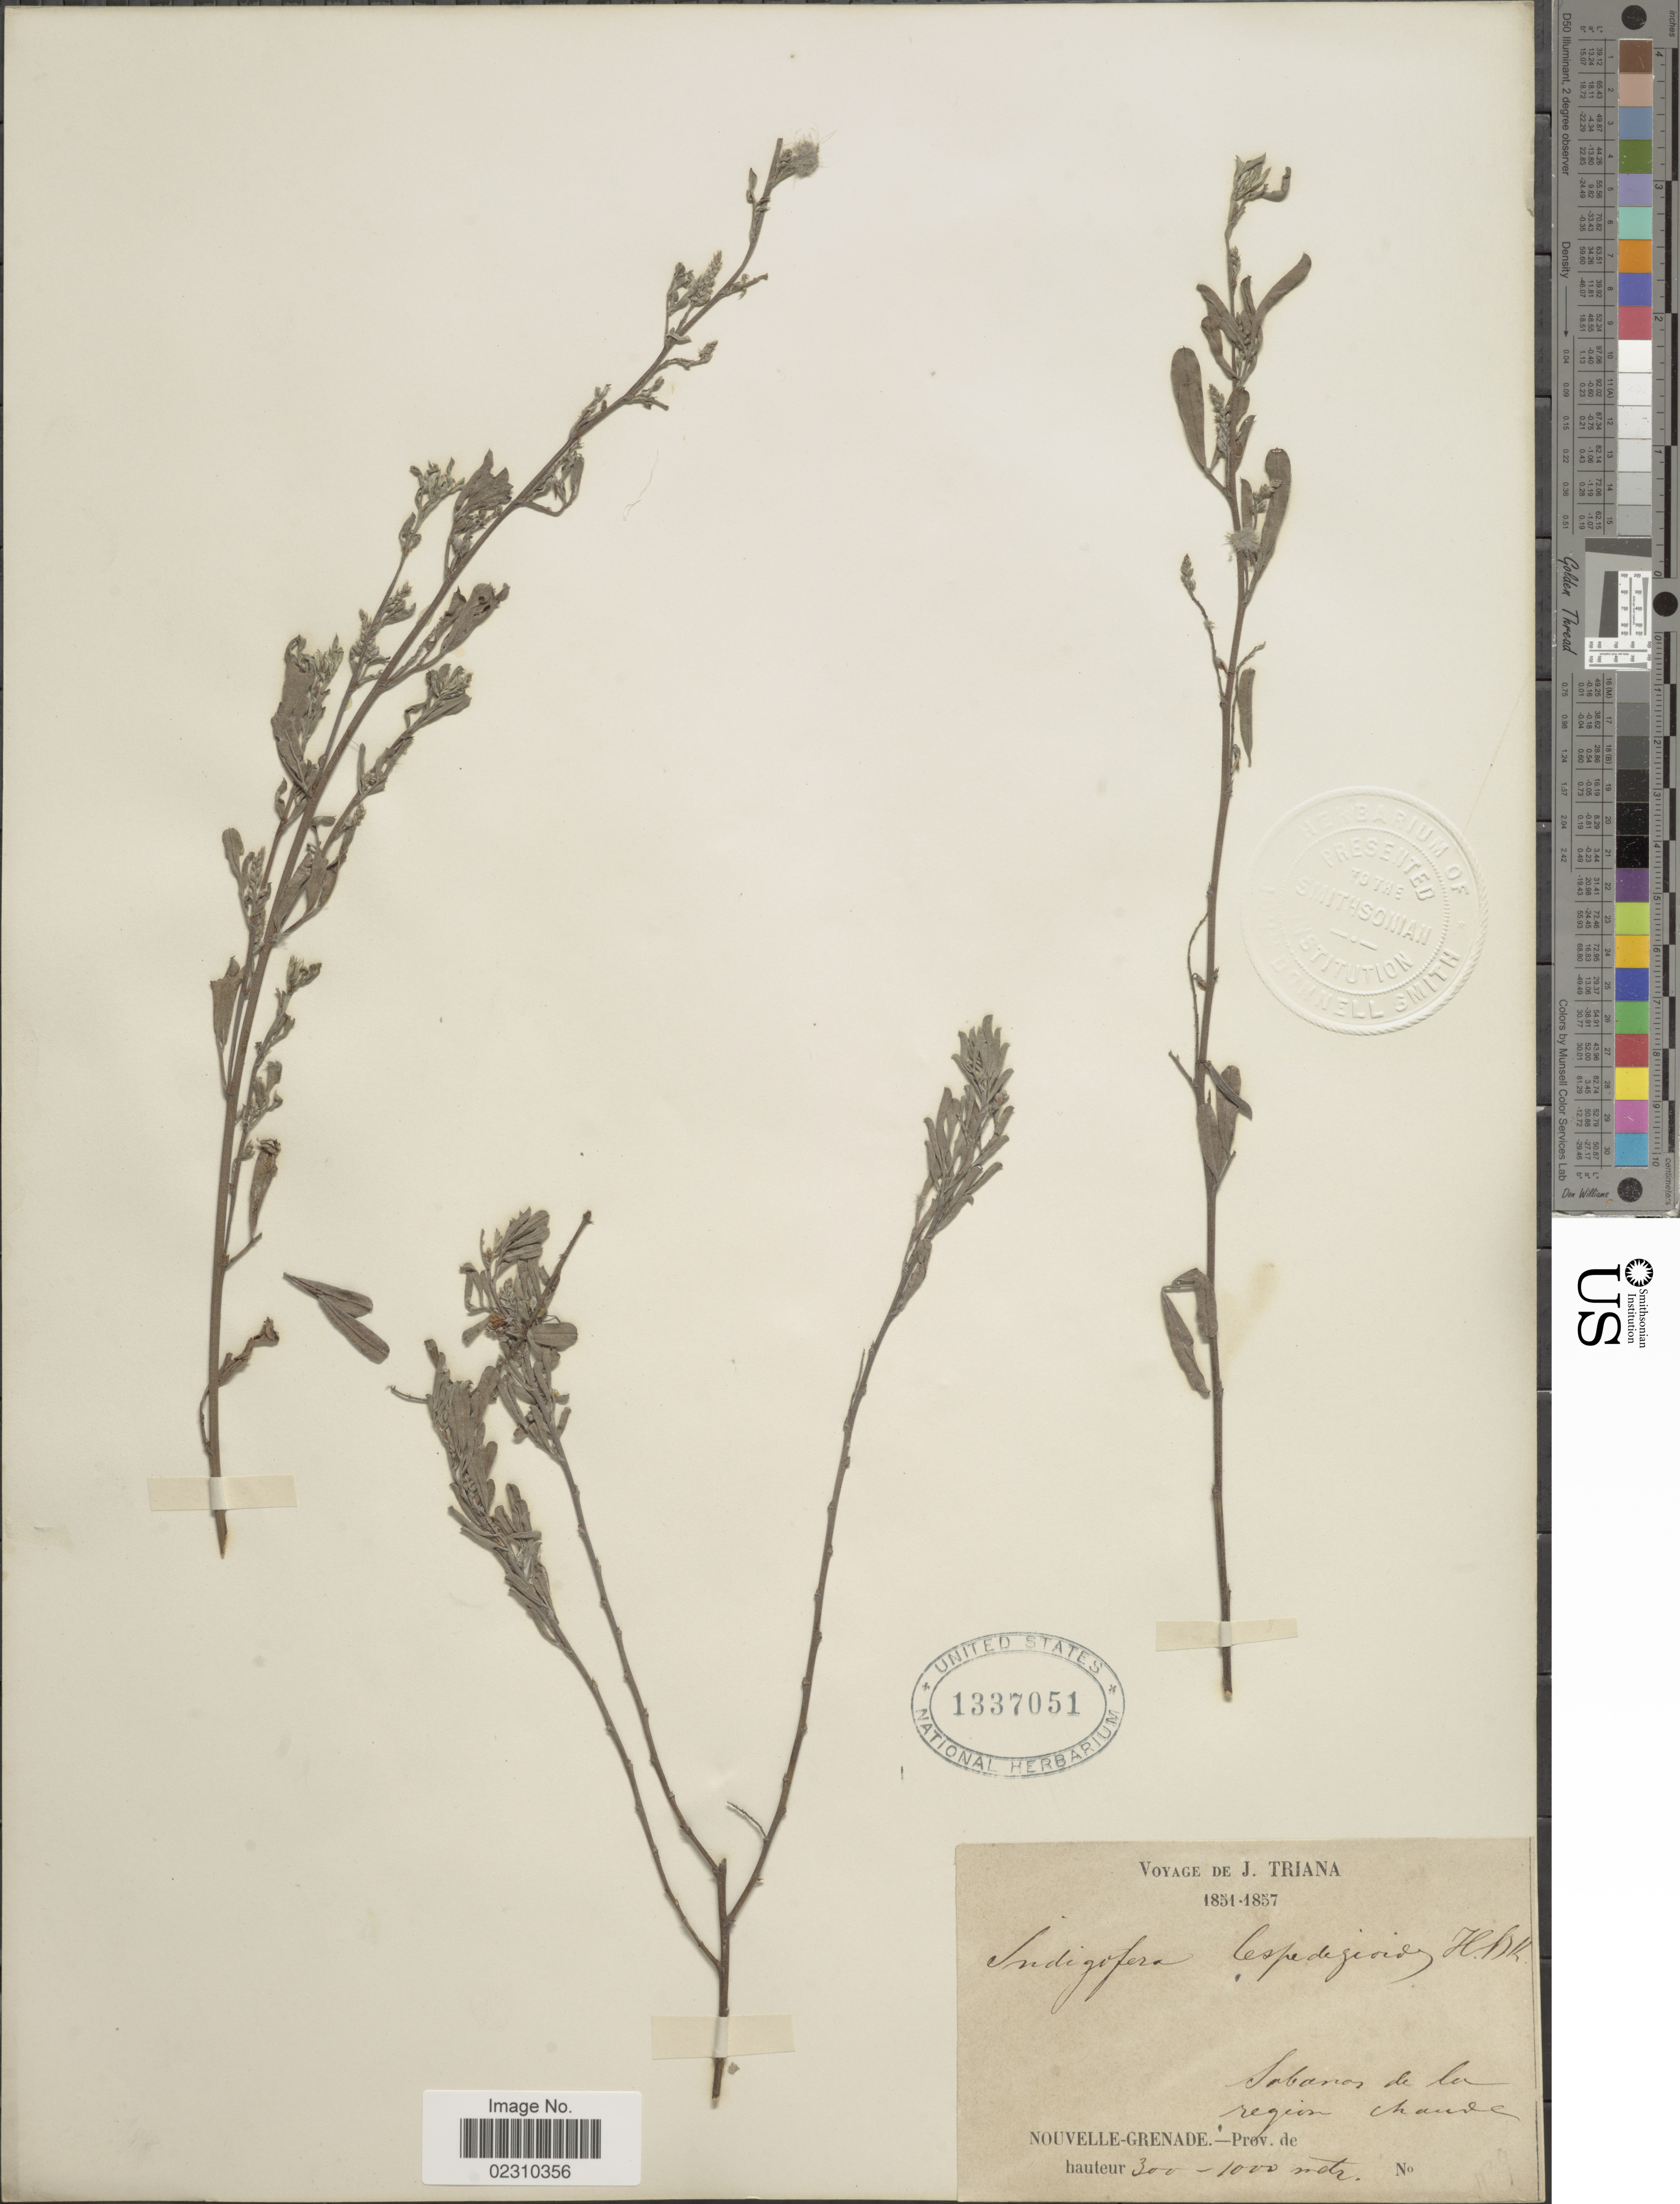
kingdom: Plantae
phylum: Tracheophyta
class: Magnoliopsida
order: Fabales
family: Fabaceae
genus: Indigofera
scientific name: Indigofera lespedezioides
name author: Kunth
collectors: J. Triana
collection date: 1851/1857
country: Colombia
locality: Nouvelle -Grenade - Prov de. Sabanas de la region chaude.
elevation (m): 300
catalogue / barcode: US 1337051